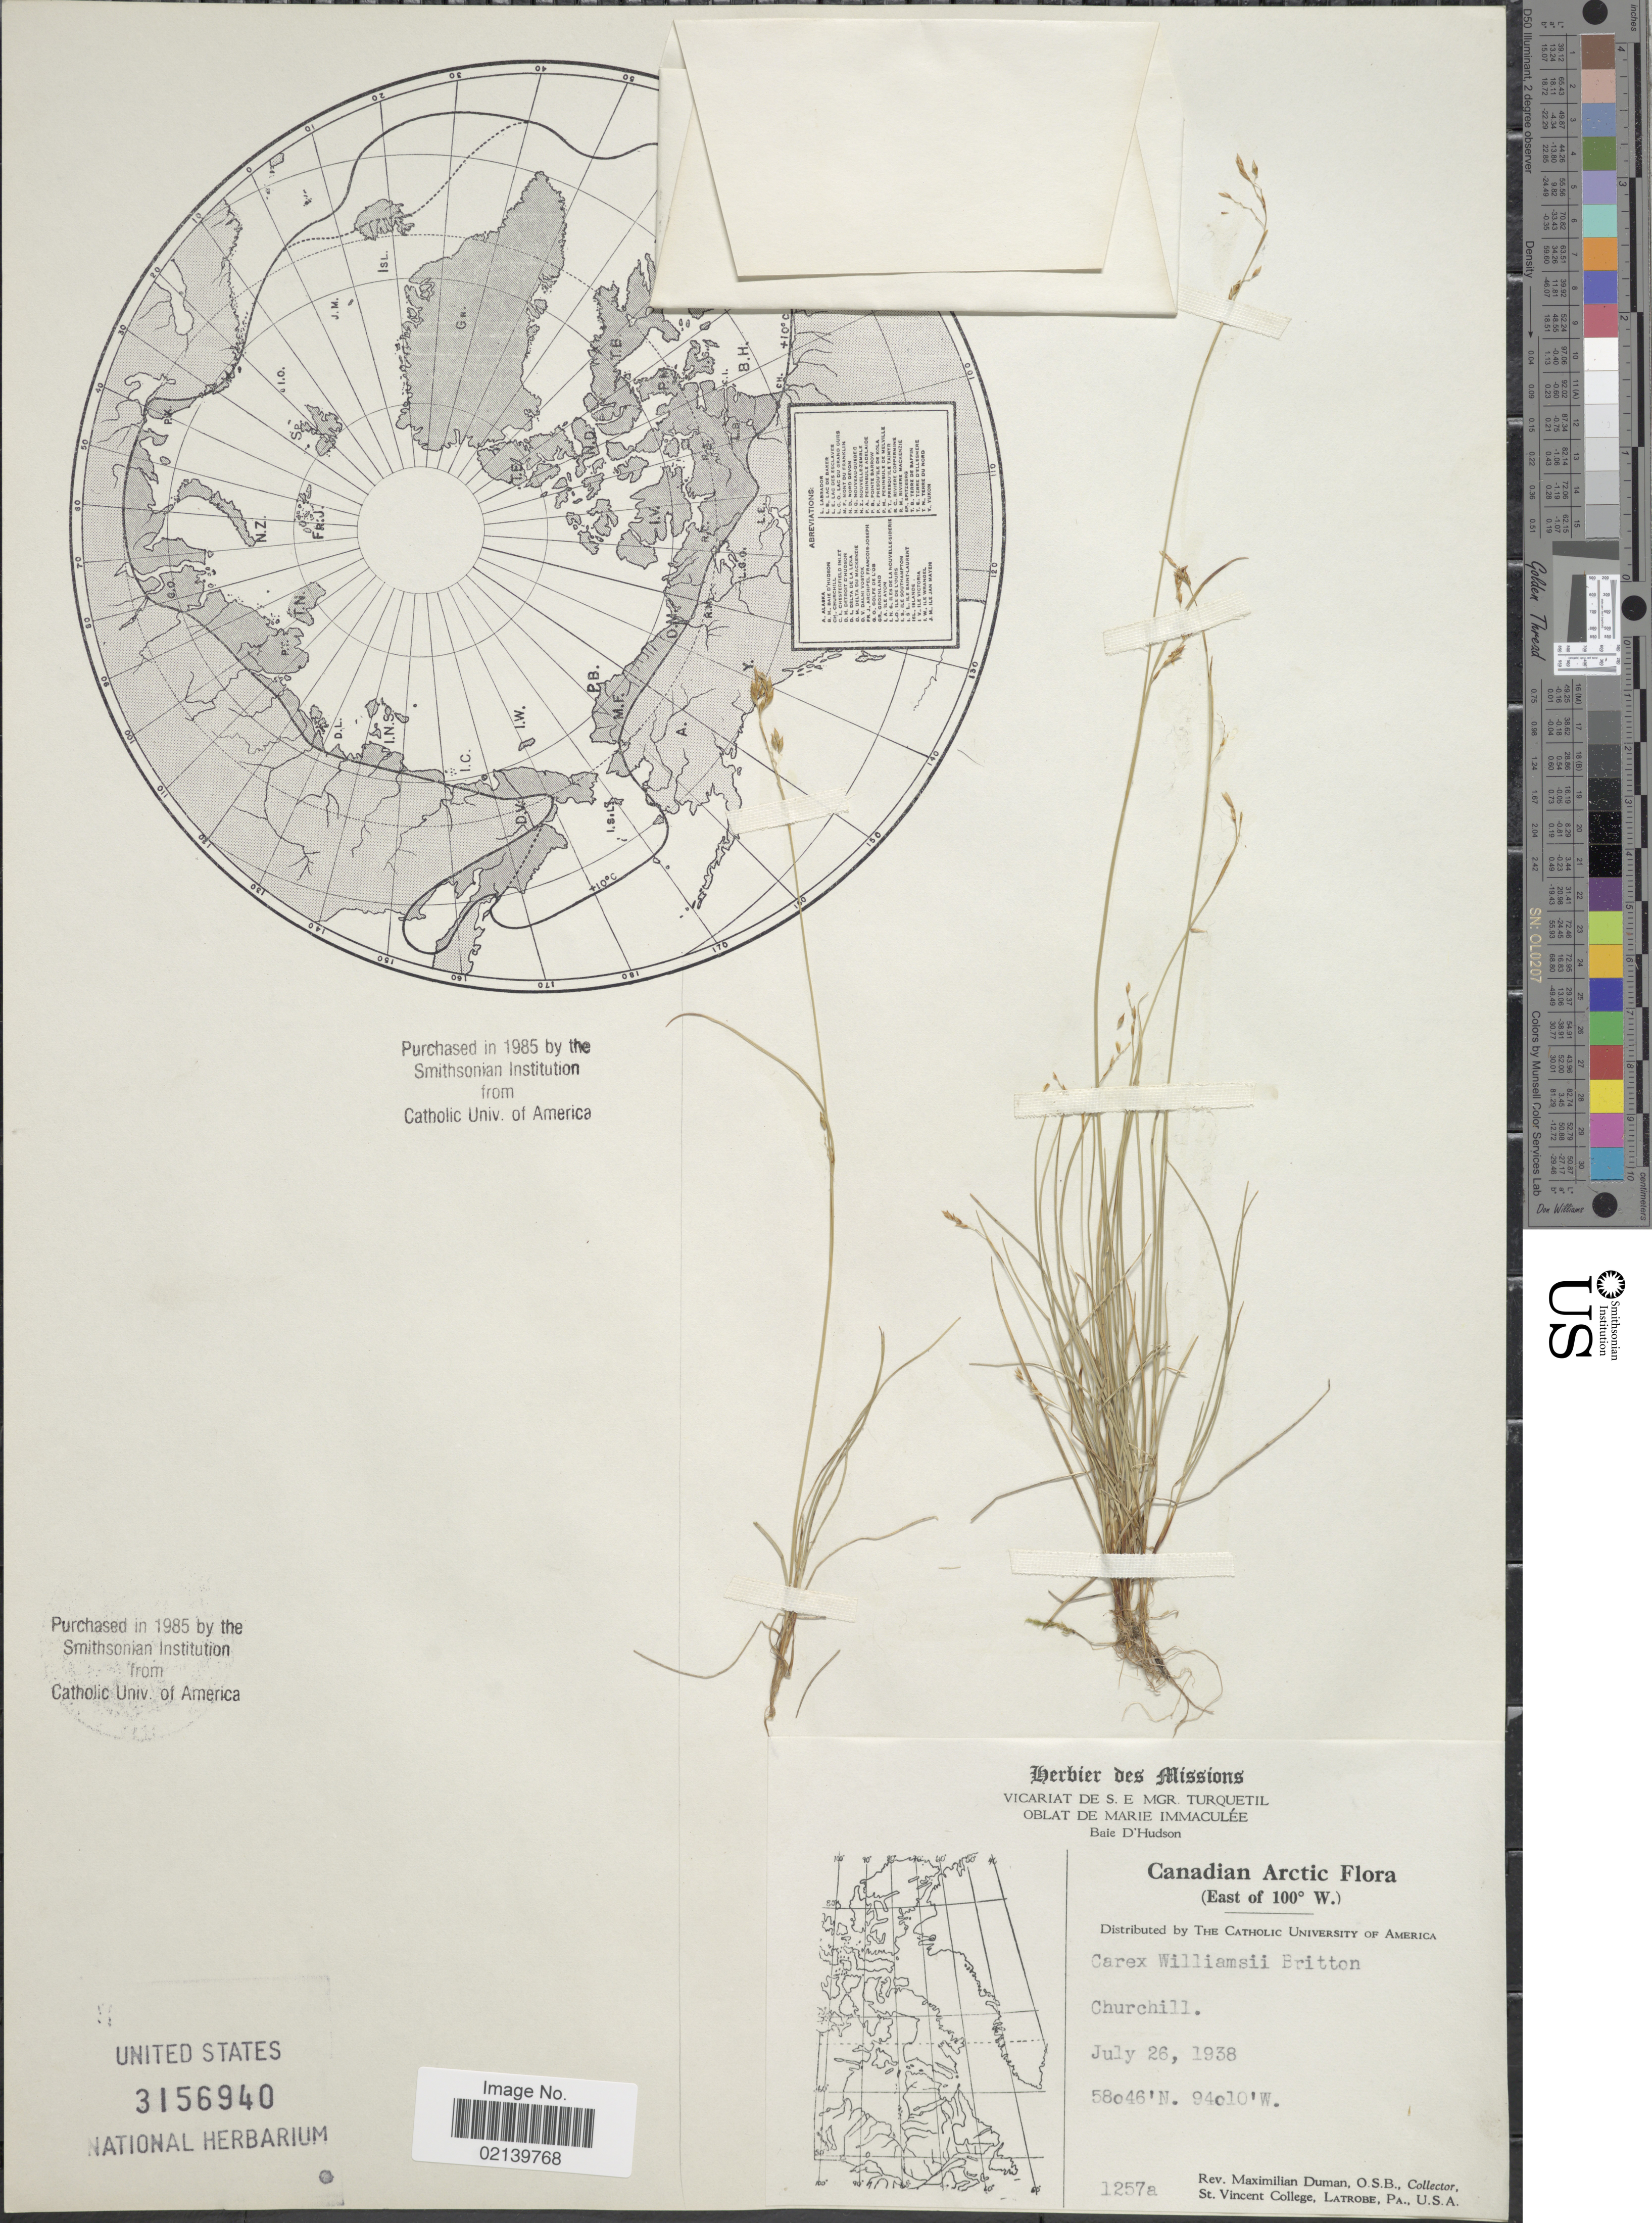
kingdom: Plantae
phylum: Tracheophyta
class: Liliopsida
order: Poales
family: Cyperaceae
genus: Carex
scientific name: Carex williamsii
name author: Britton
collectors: M. Duman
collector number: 1257a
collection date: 1938-07-26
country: Canada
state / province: Manitoba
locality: Canadian Arctic (East of 100º W.) Churchill.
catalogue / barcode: US 3156940